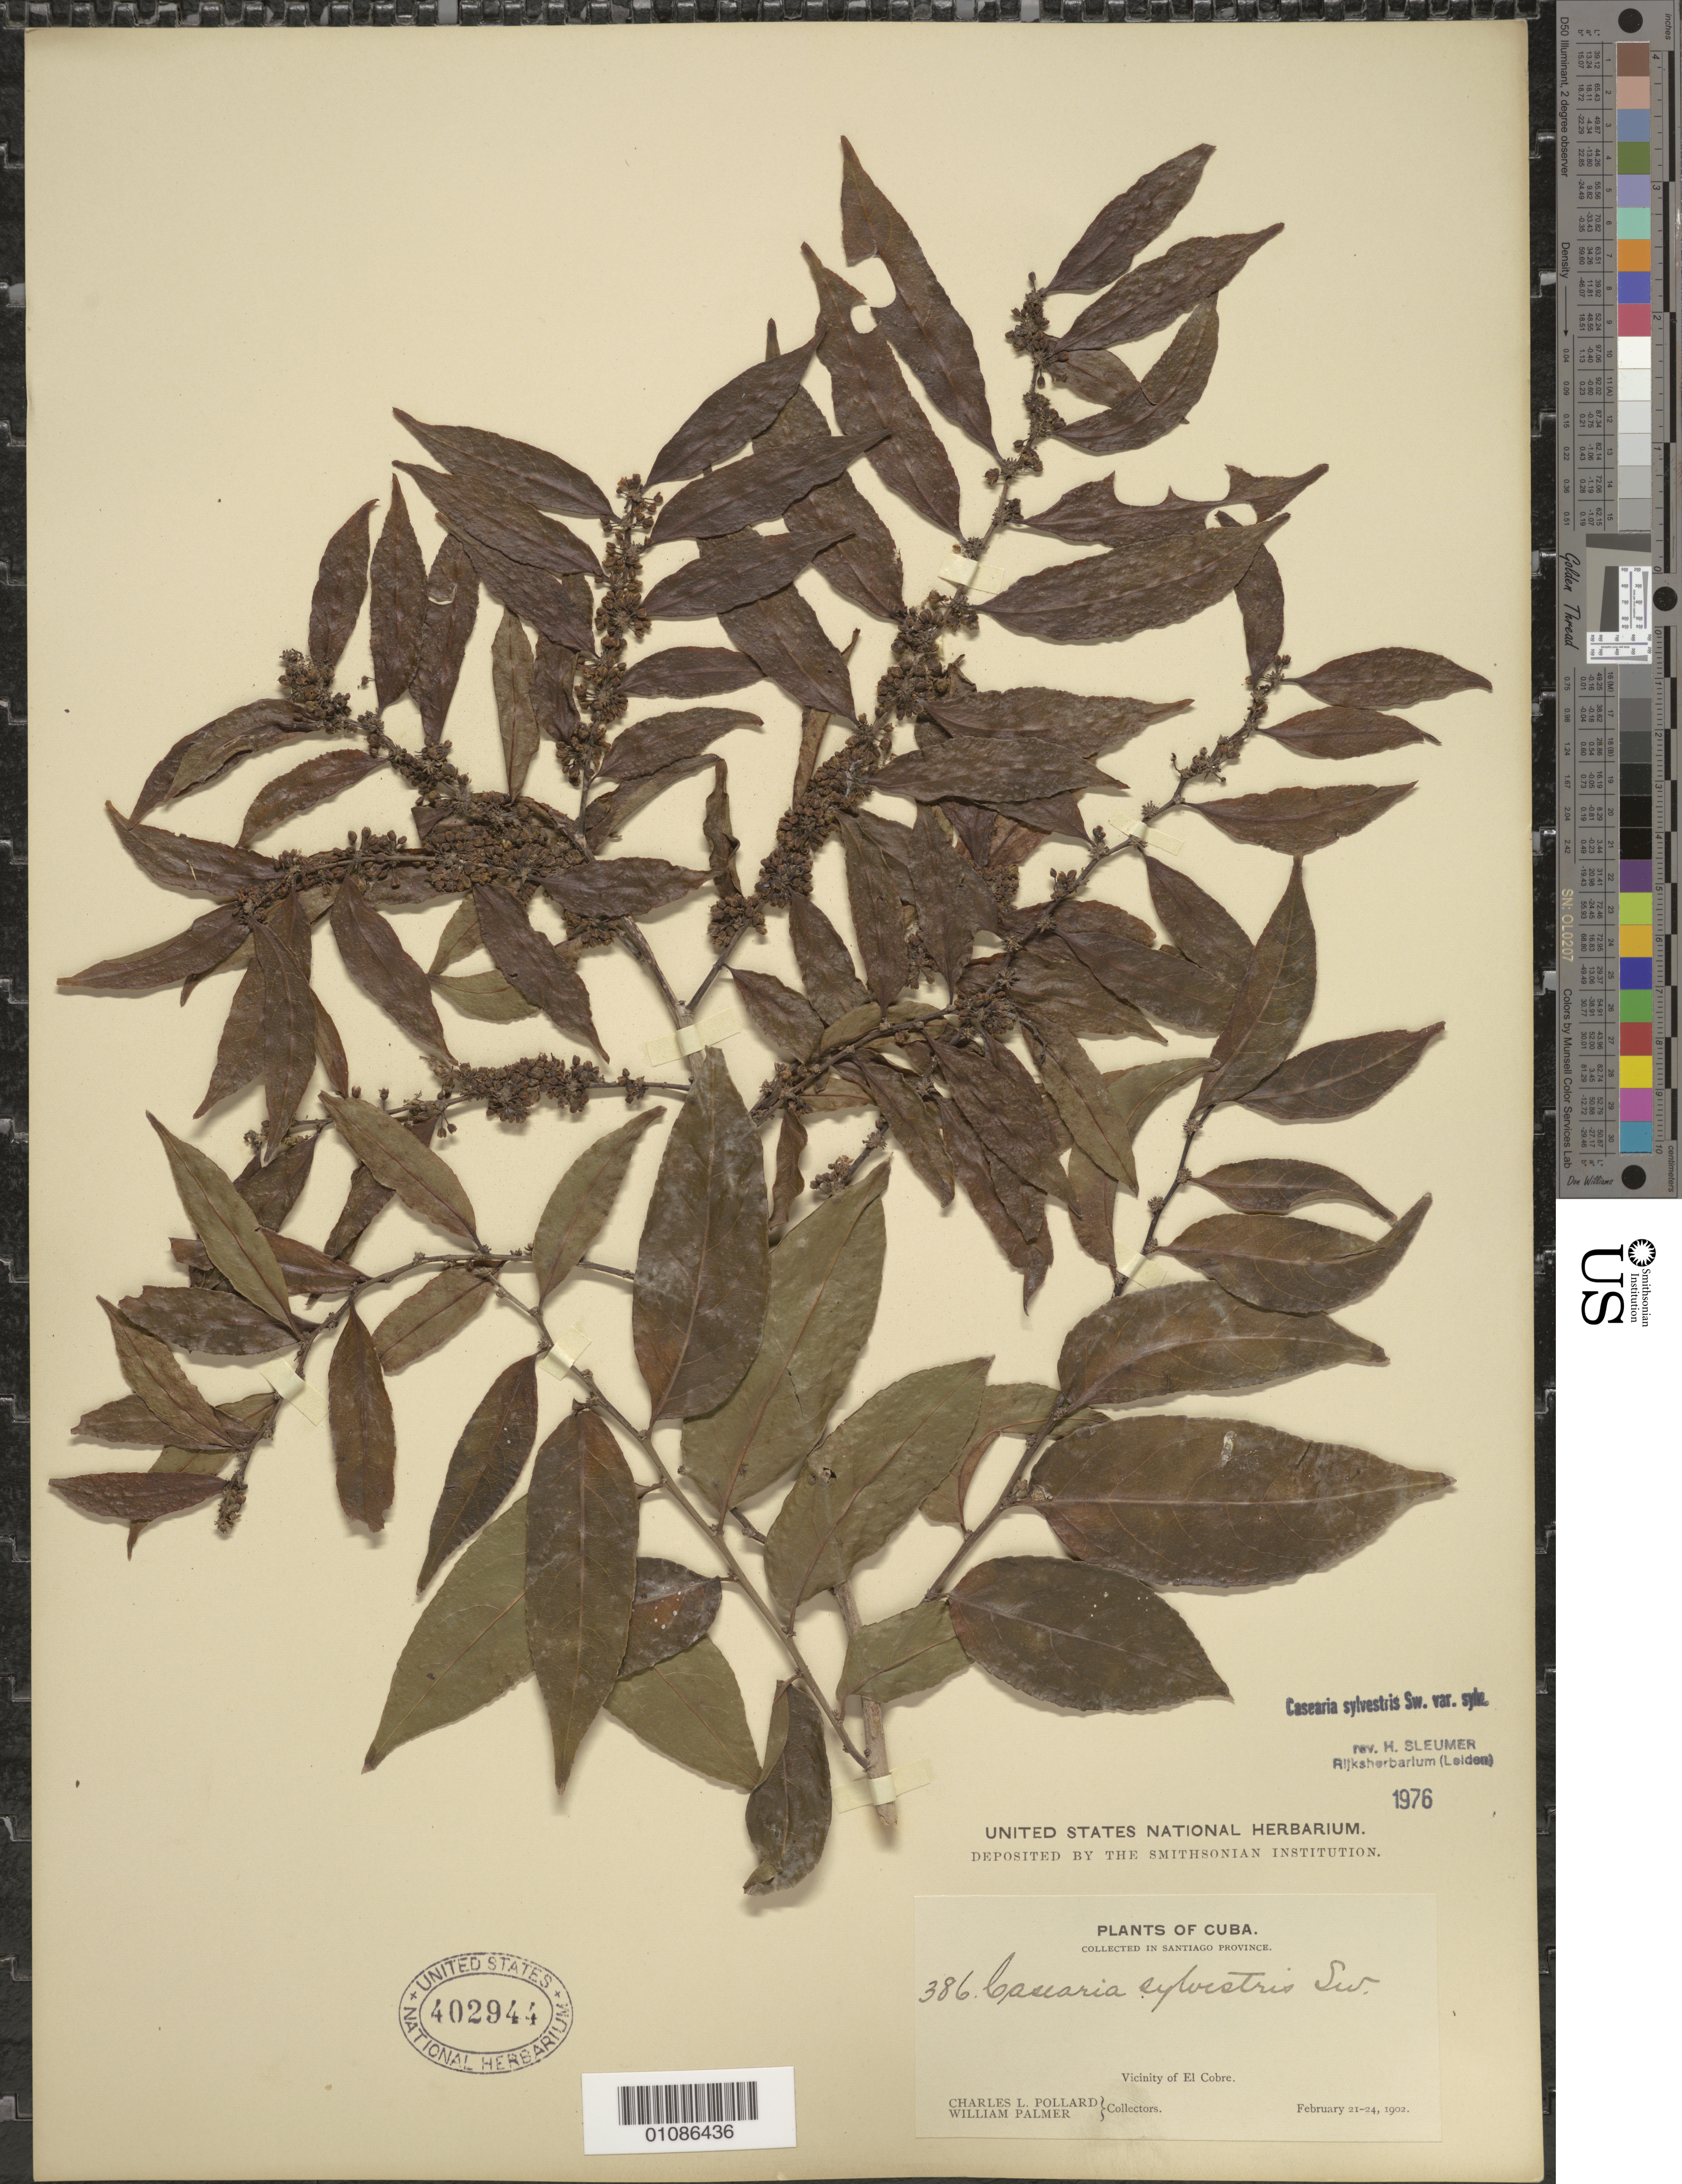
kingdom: Plantae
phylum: Tracheophyta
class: Magnoliopsida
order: Malpighiales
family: Salicaceae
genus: Casearia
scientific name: Casearia sylvestris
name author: Sw.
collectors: C. L. Pollard & W. Palmer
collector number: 386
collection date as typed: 21 Feb 1902 to 24 Feb 1902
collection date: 1902-02-21/1902-02-24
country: Cuba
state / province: Santiago de Cuba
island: Cuba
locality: Santiago de Cuba [Oriente]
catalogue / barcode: US 402944